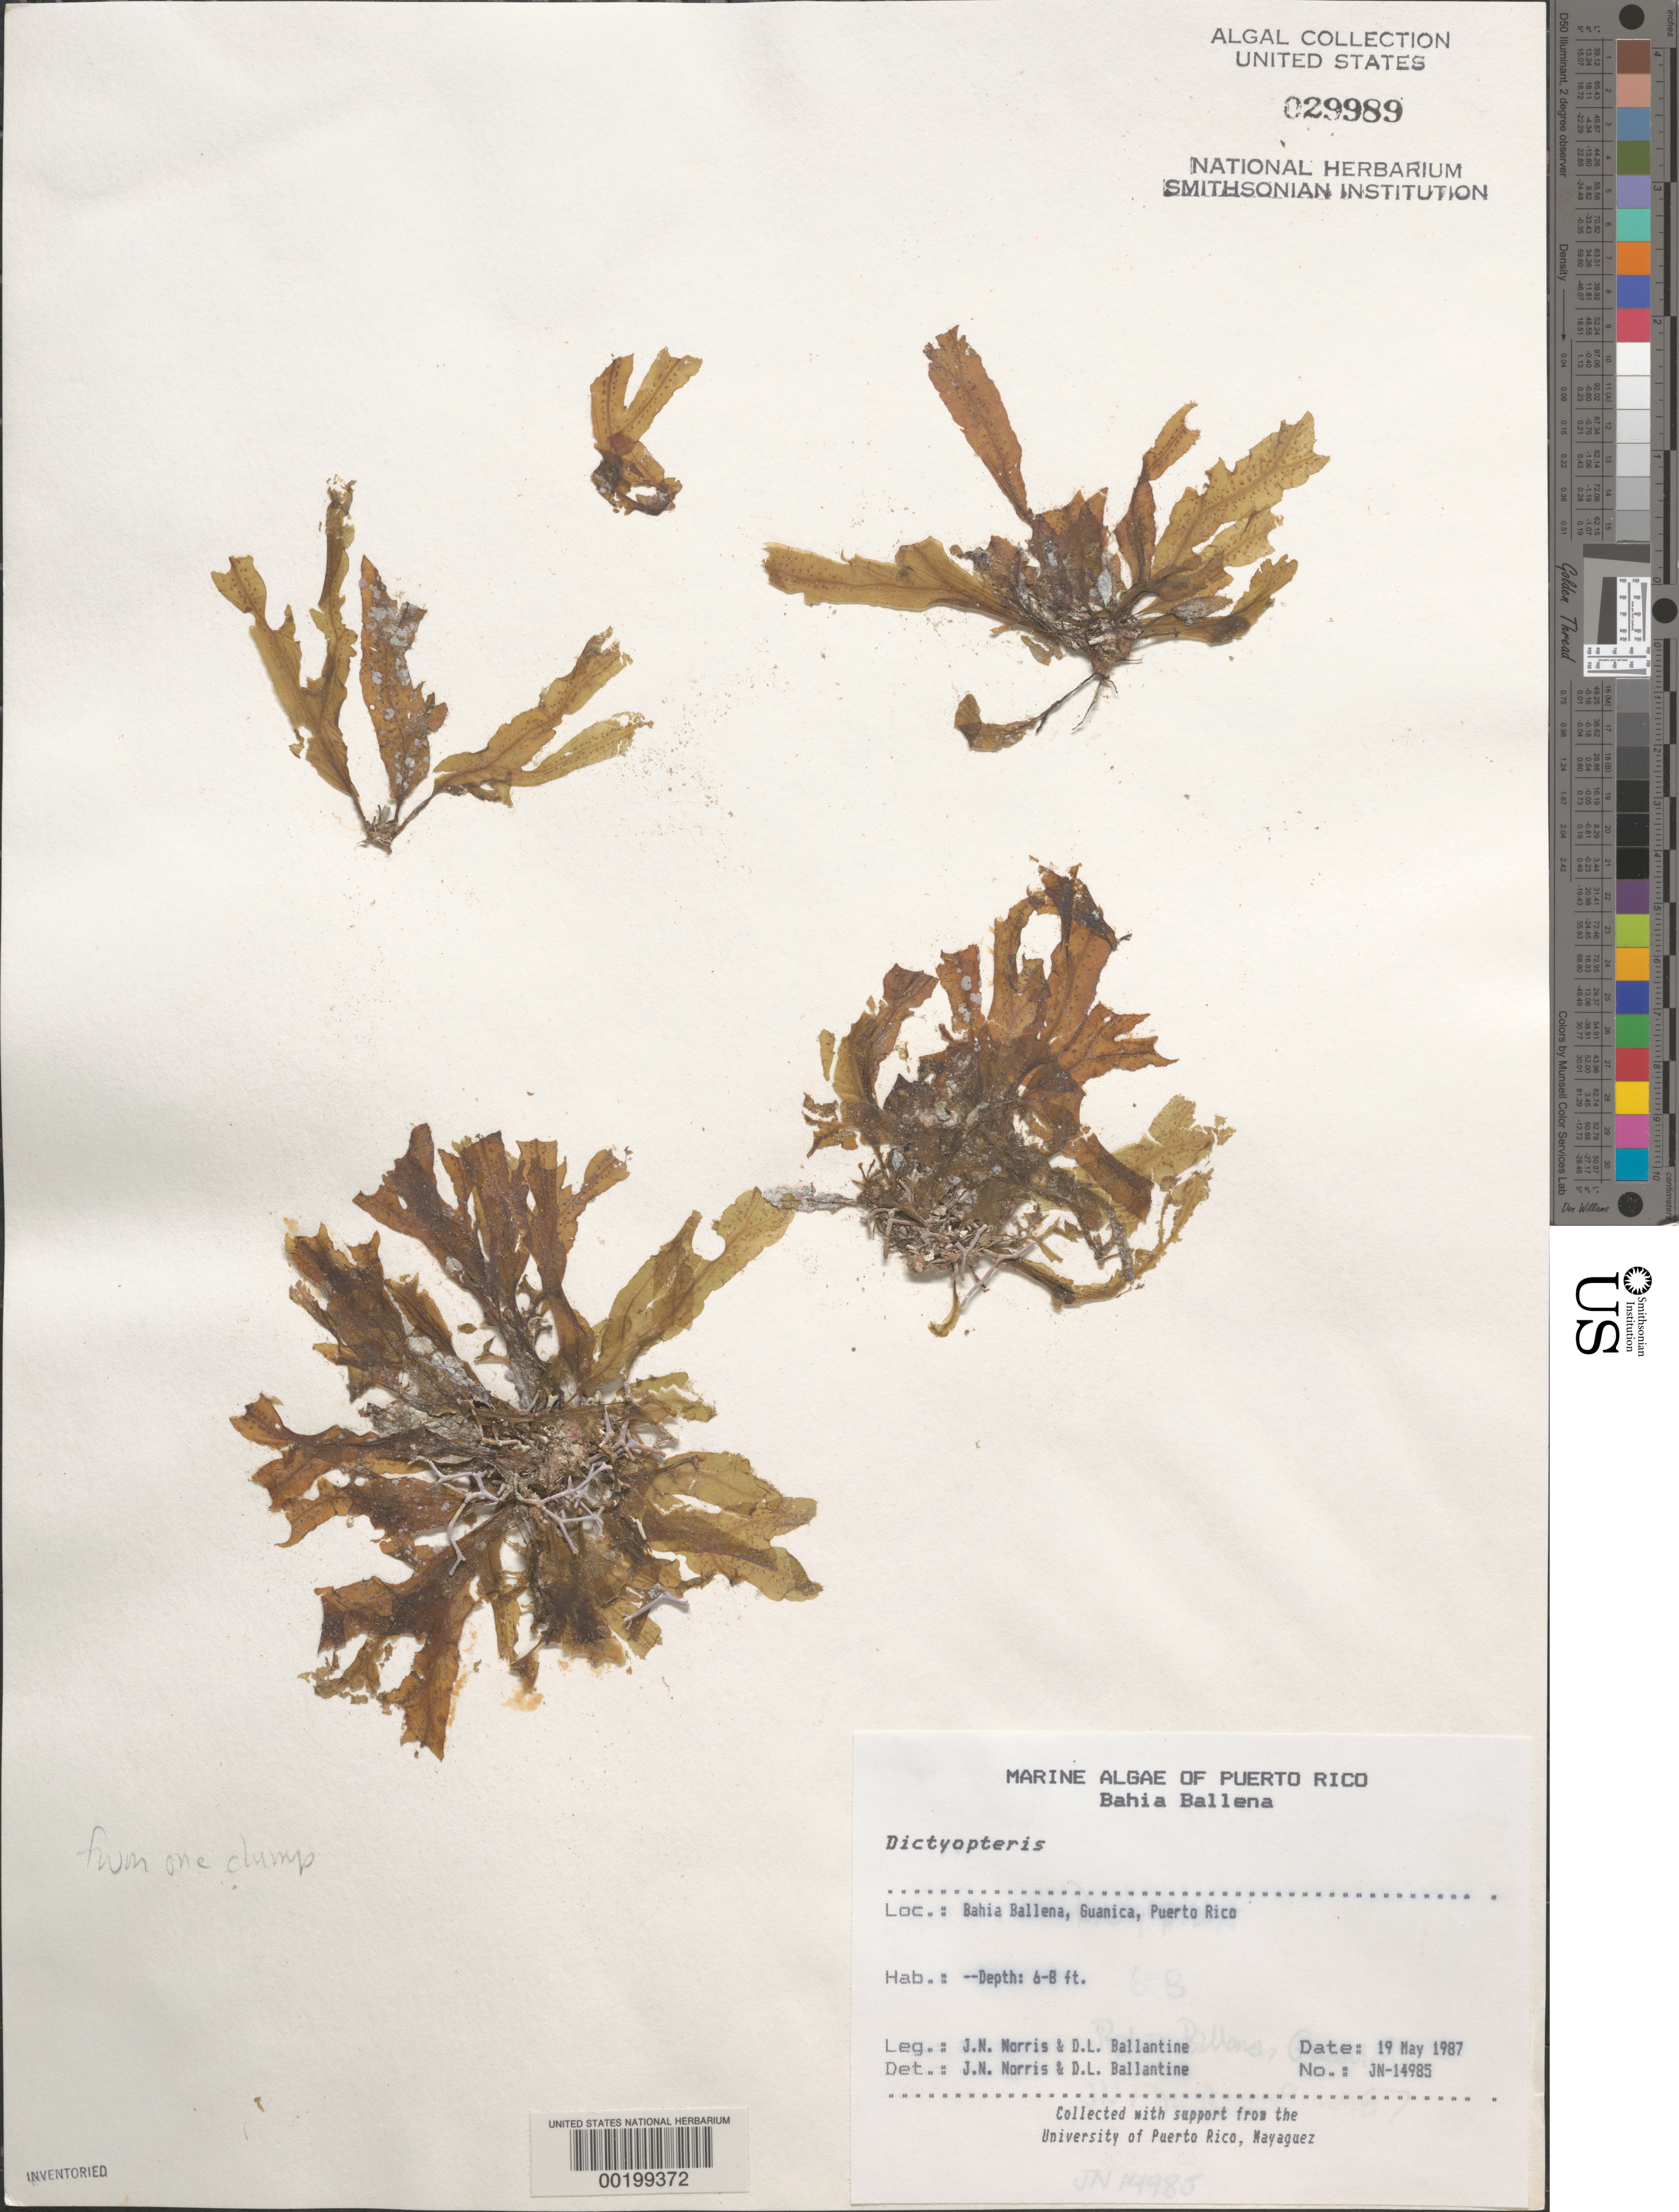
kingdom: Chromista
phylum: Ochrophyta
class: Phaeophyceae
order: Dictyotales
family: Dictyotaceae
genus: Dictyopteris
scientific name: Dictyopteris sp.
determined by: Norris, J. N.; Ballantine, D. L.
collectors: J. N. Norris & D.L. Ballantine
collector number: JN-14985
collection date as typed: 19 May 1987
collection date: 1987-05-19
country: Puerto Rico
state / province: Guanica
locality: Bahia Ballena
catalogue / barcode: US 29989